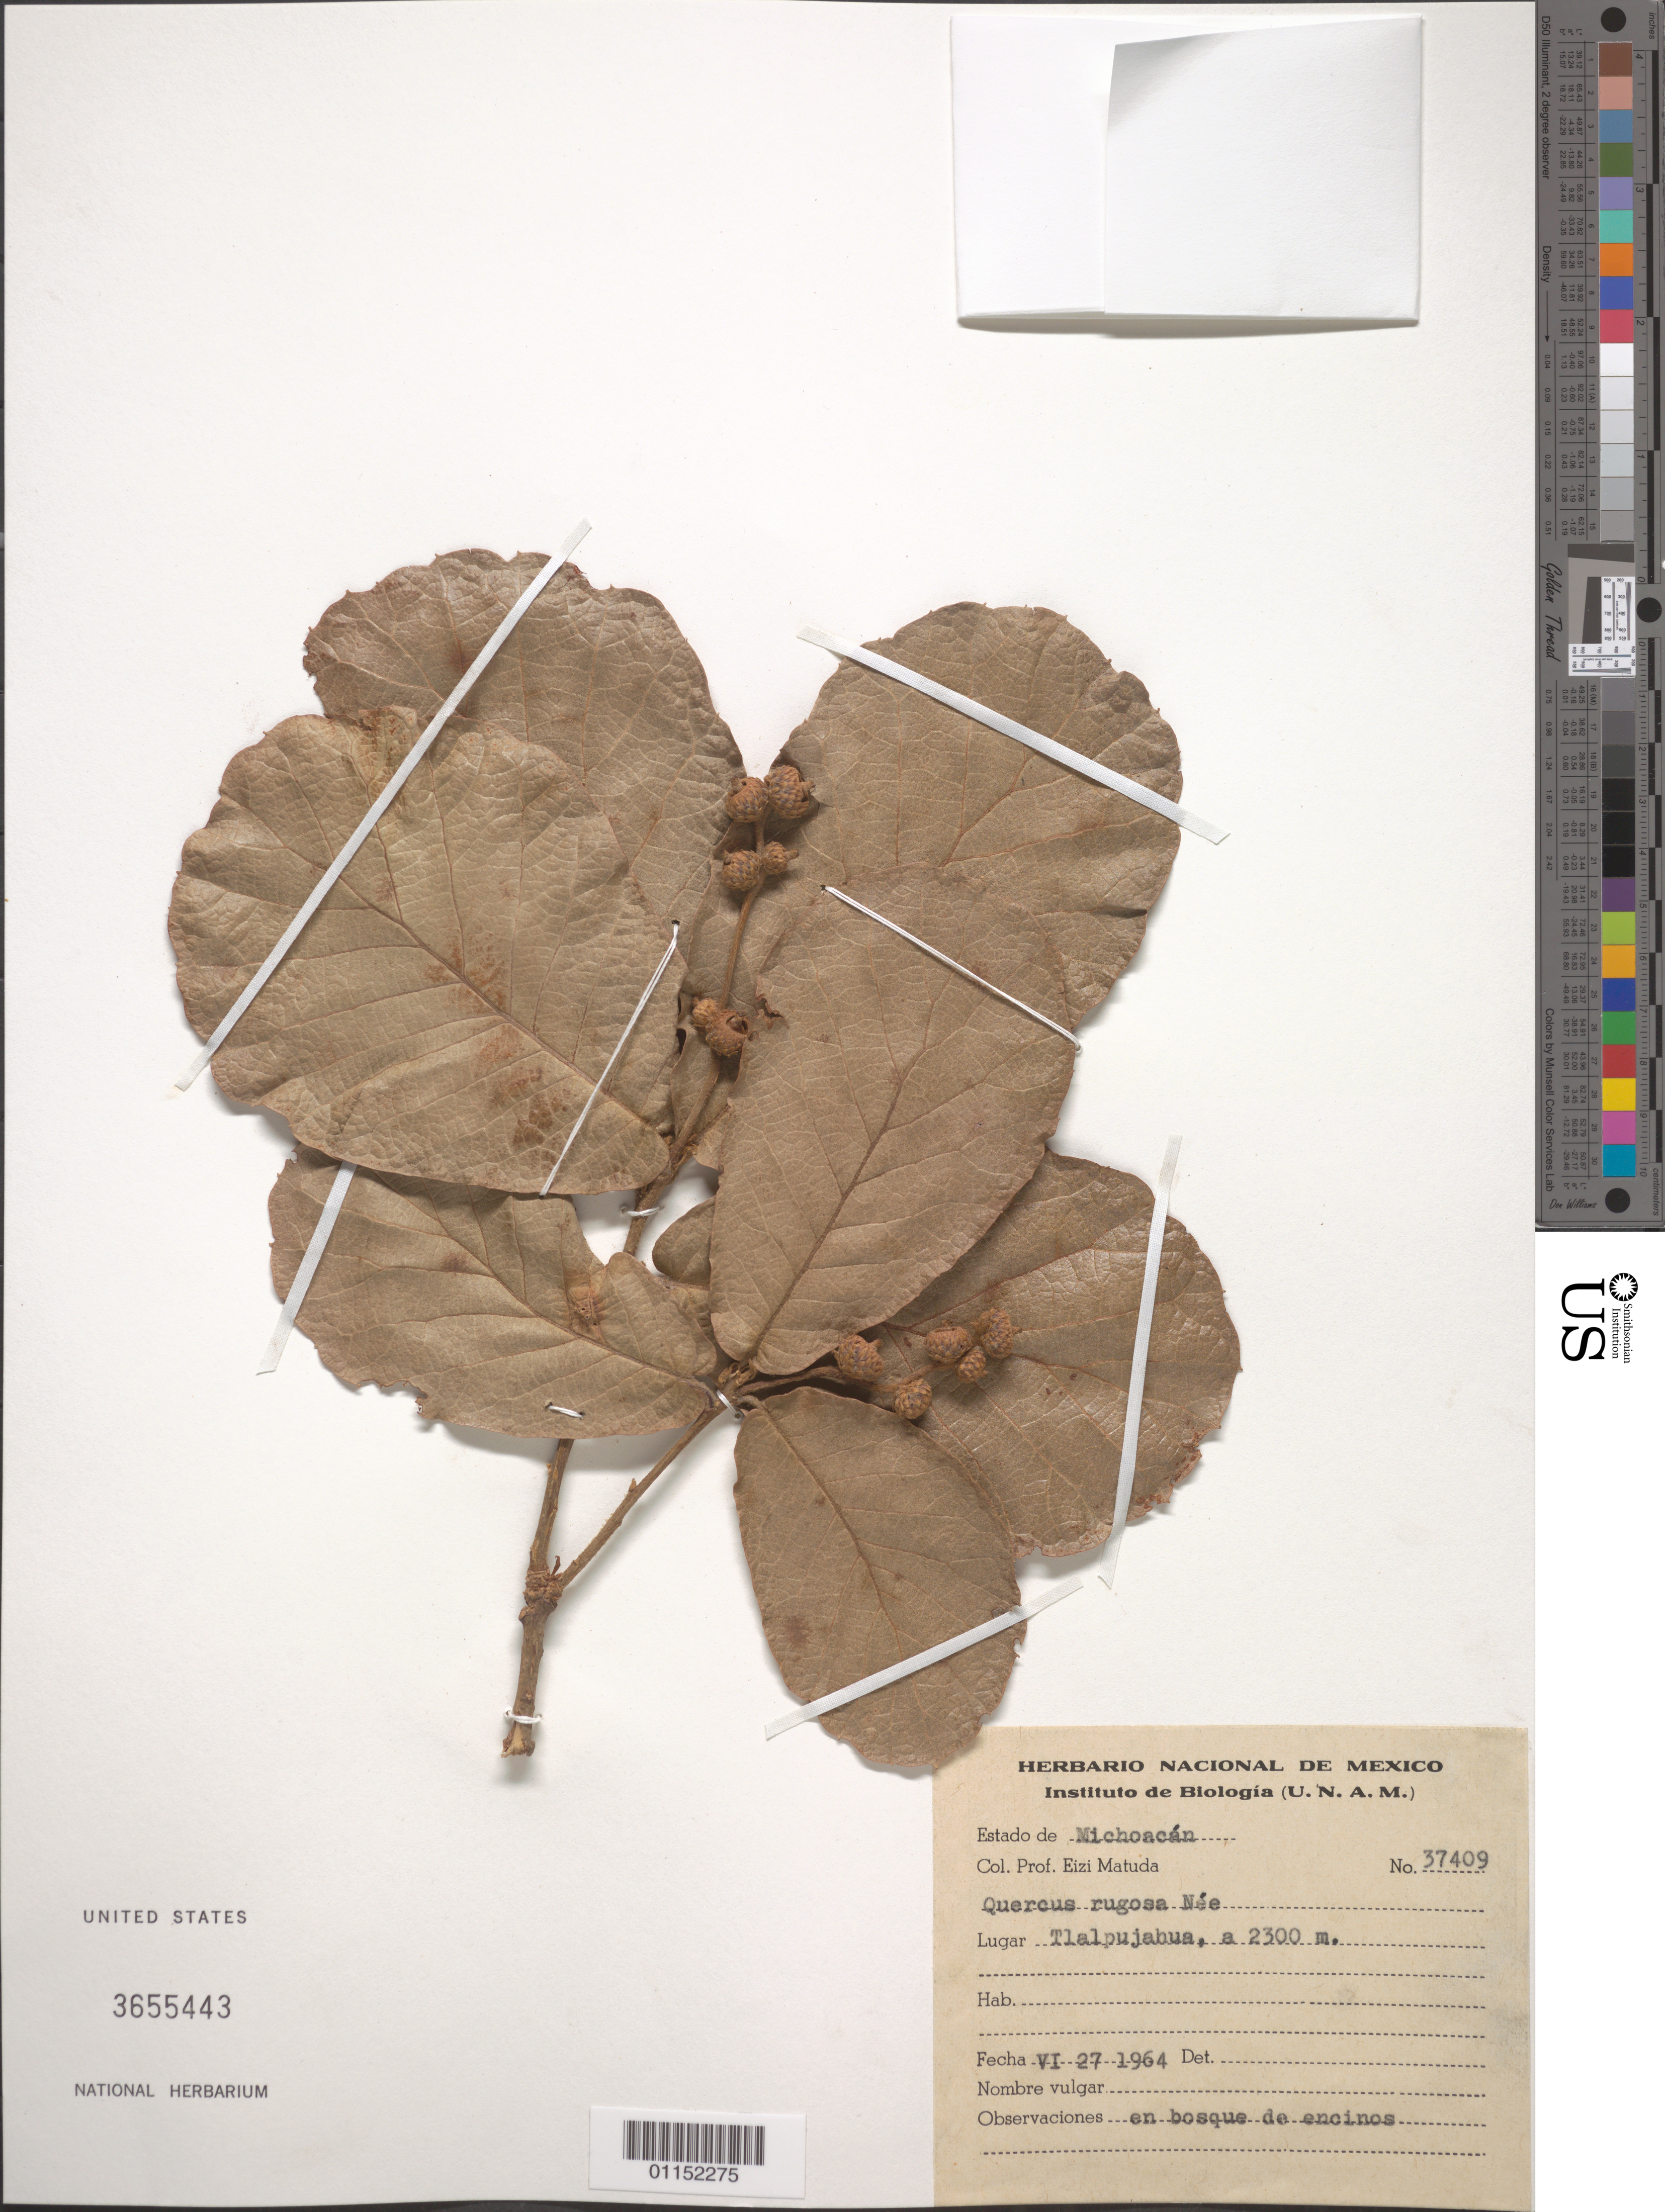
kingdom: Plantae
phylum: Tracheophyta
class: Magnoliopsida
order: Fagales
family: Fagaceae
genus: Quercus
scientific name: Quercus rugosa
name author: Née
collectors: E. Matuda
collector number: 37409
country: Mexico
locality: Tlalpujahua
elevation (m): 2300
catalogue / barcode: US 3655443